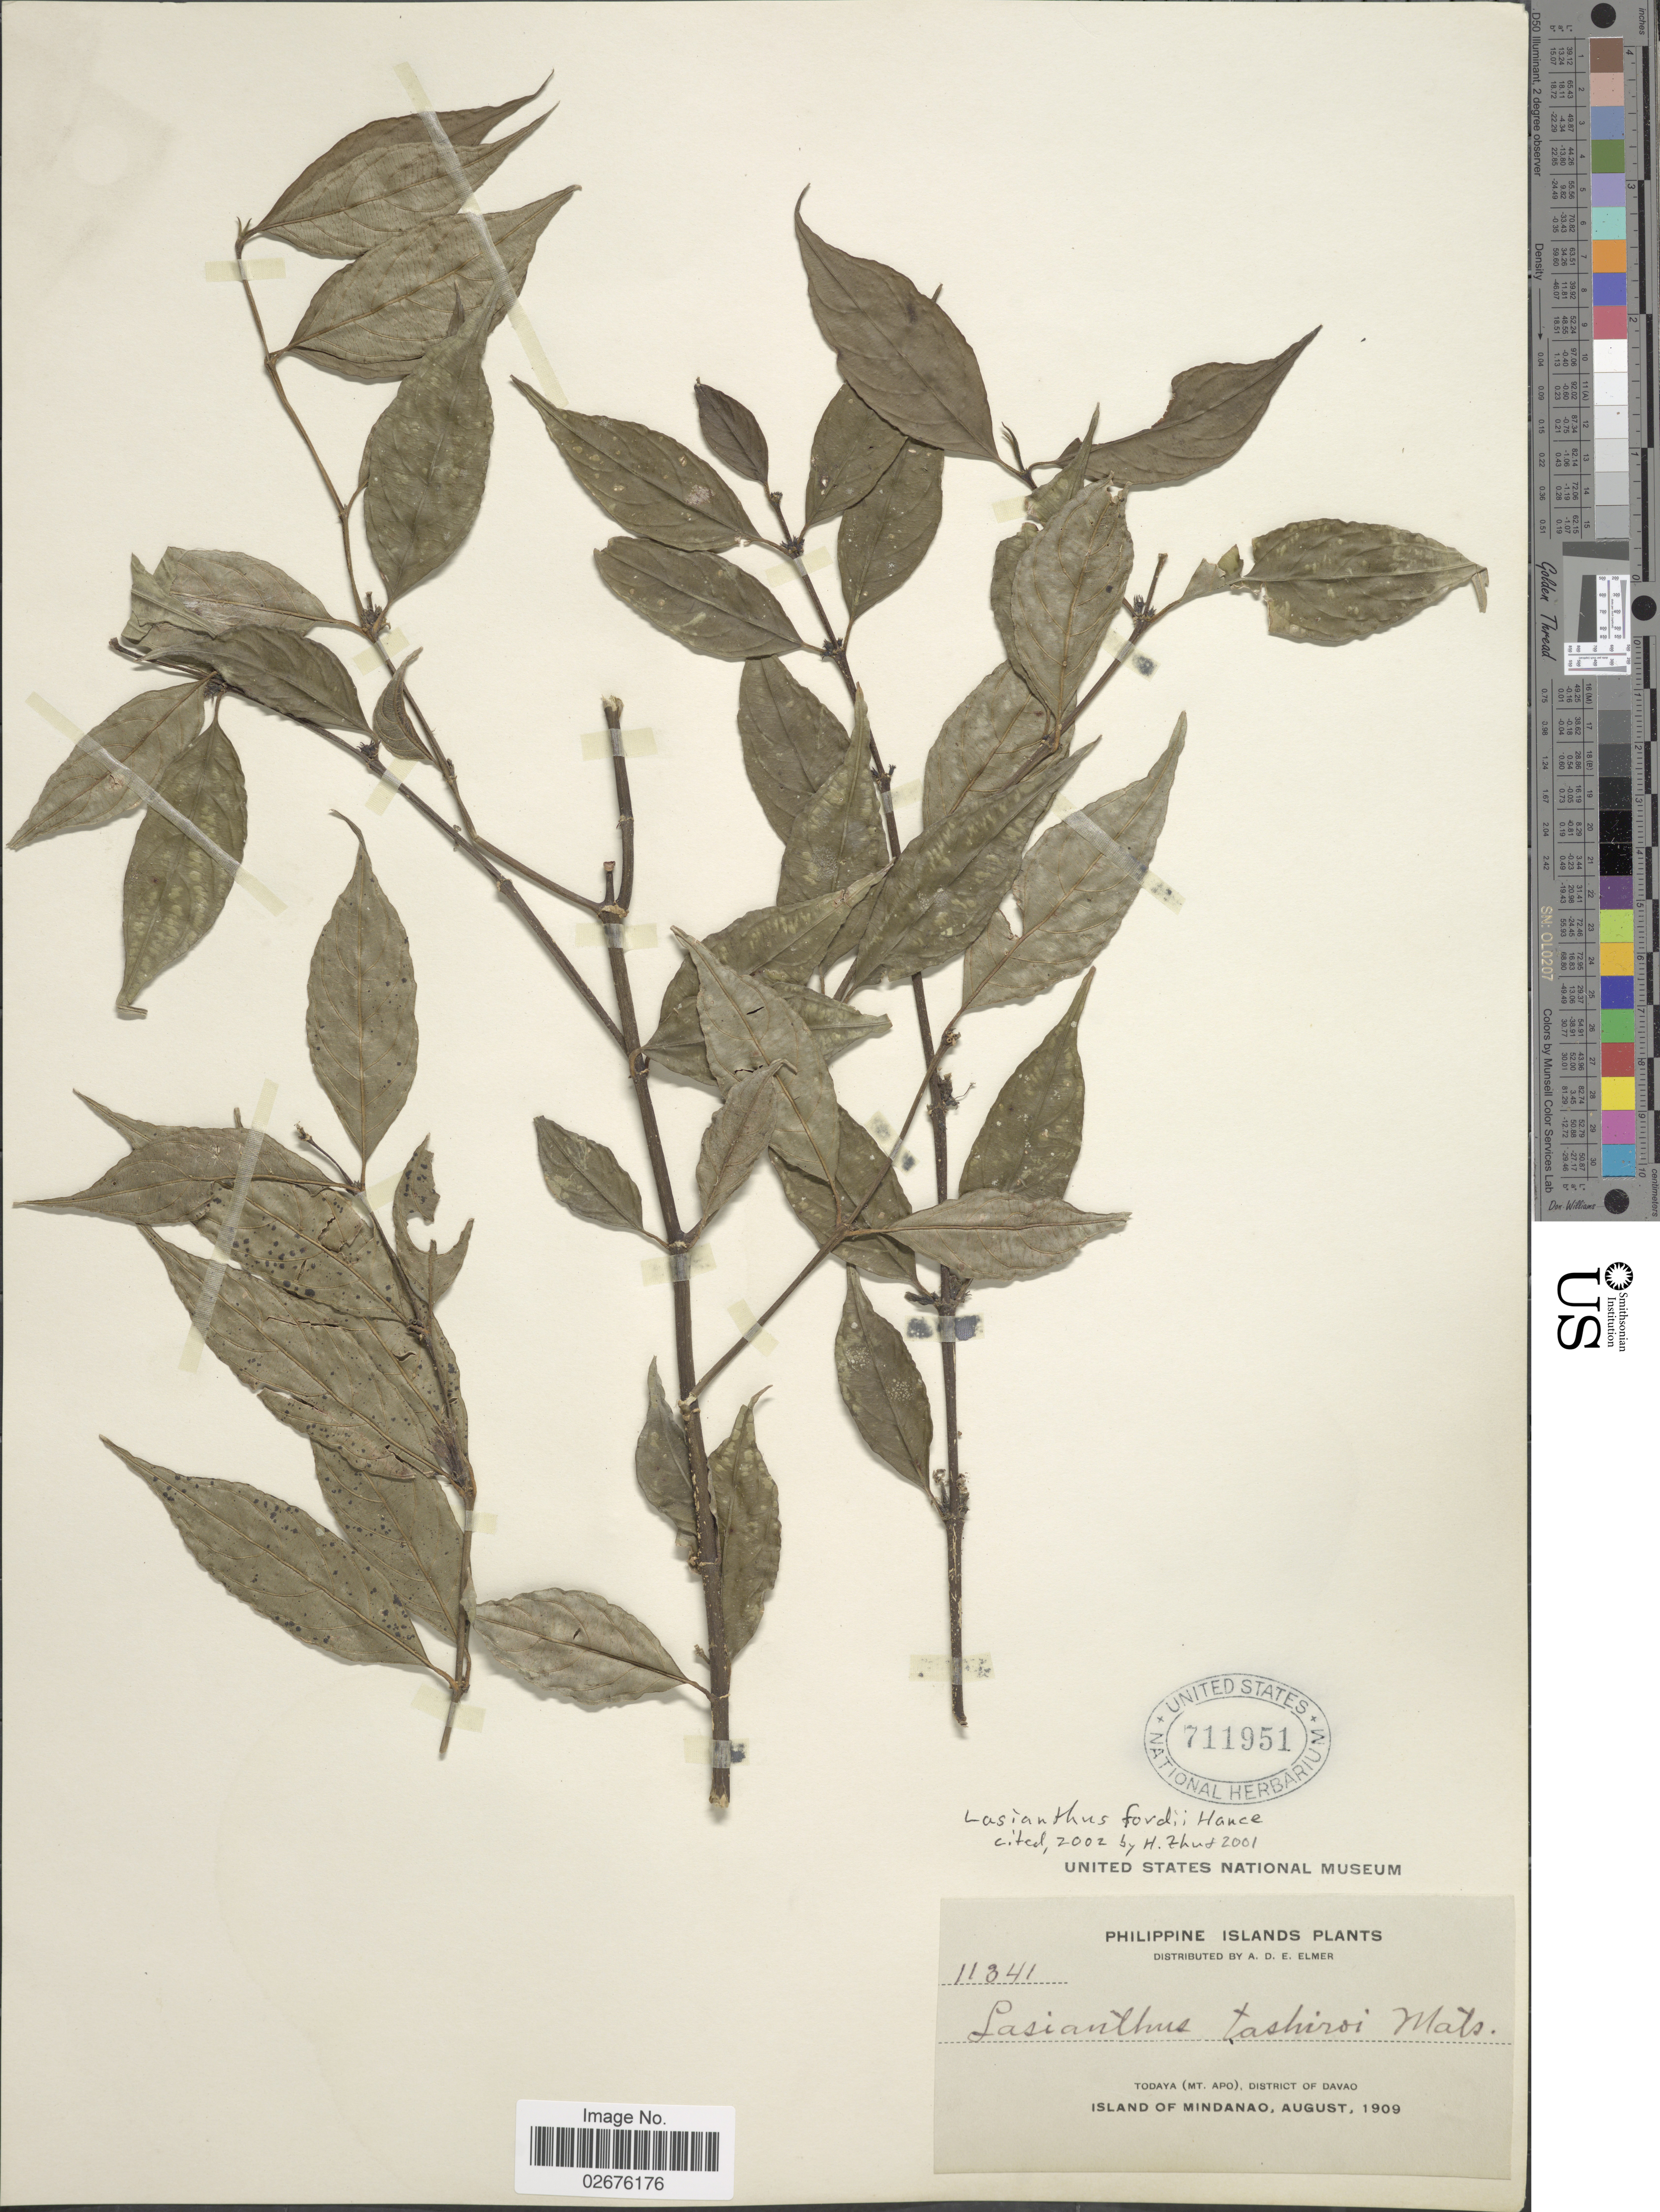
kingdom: Plantae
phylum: Tracheophyta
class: Magnoliopsida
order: Gentianales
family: Rubiaceae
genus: Lasianthus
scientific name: Lasianthus fordii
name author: Hance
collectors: A. D. E. Elmer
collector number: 11341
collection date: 1909-08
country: Philippines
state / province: Davao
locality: Philippine Islands. Todaya (Mt. Apo), District of Davao. Island of Mindanao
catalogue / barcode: US 711951